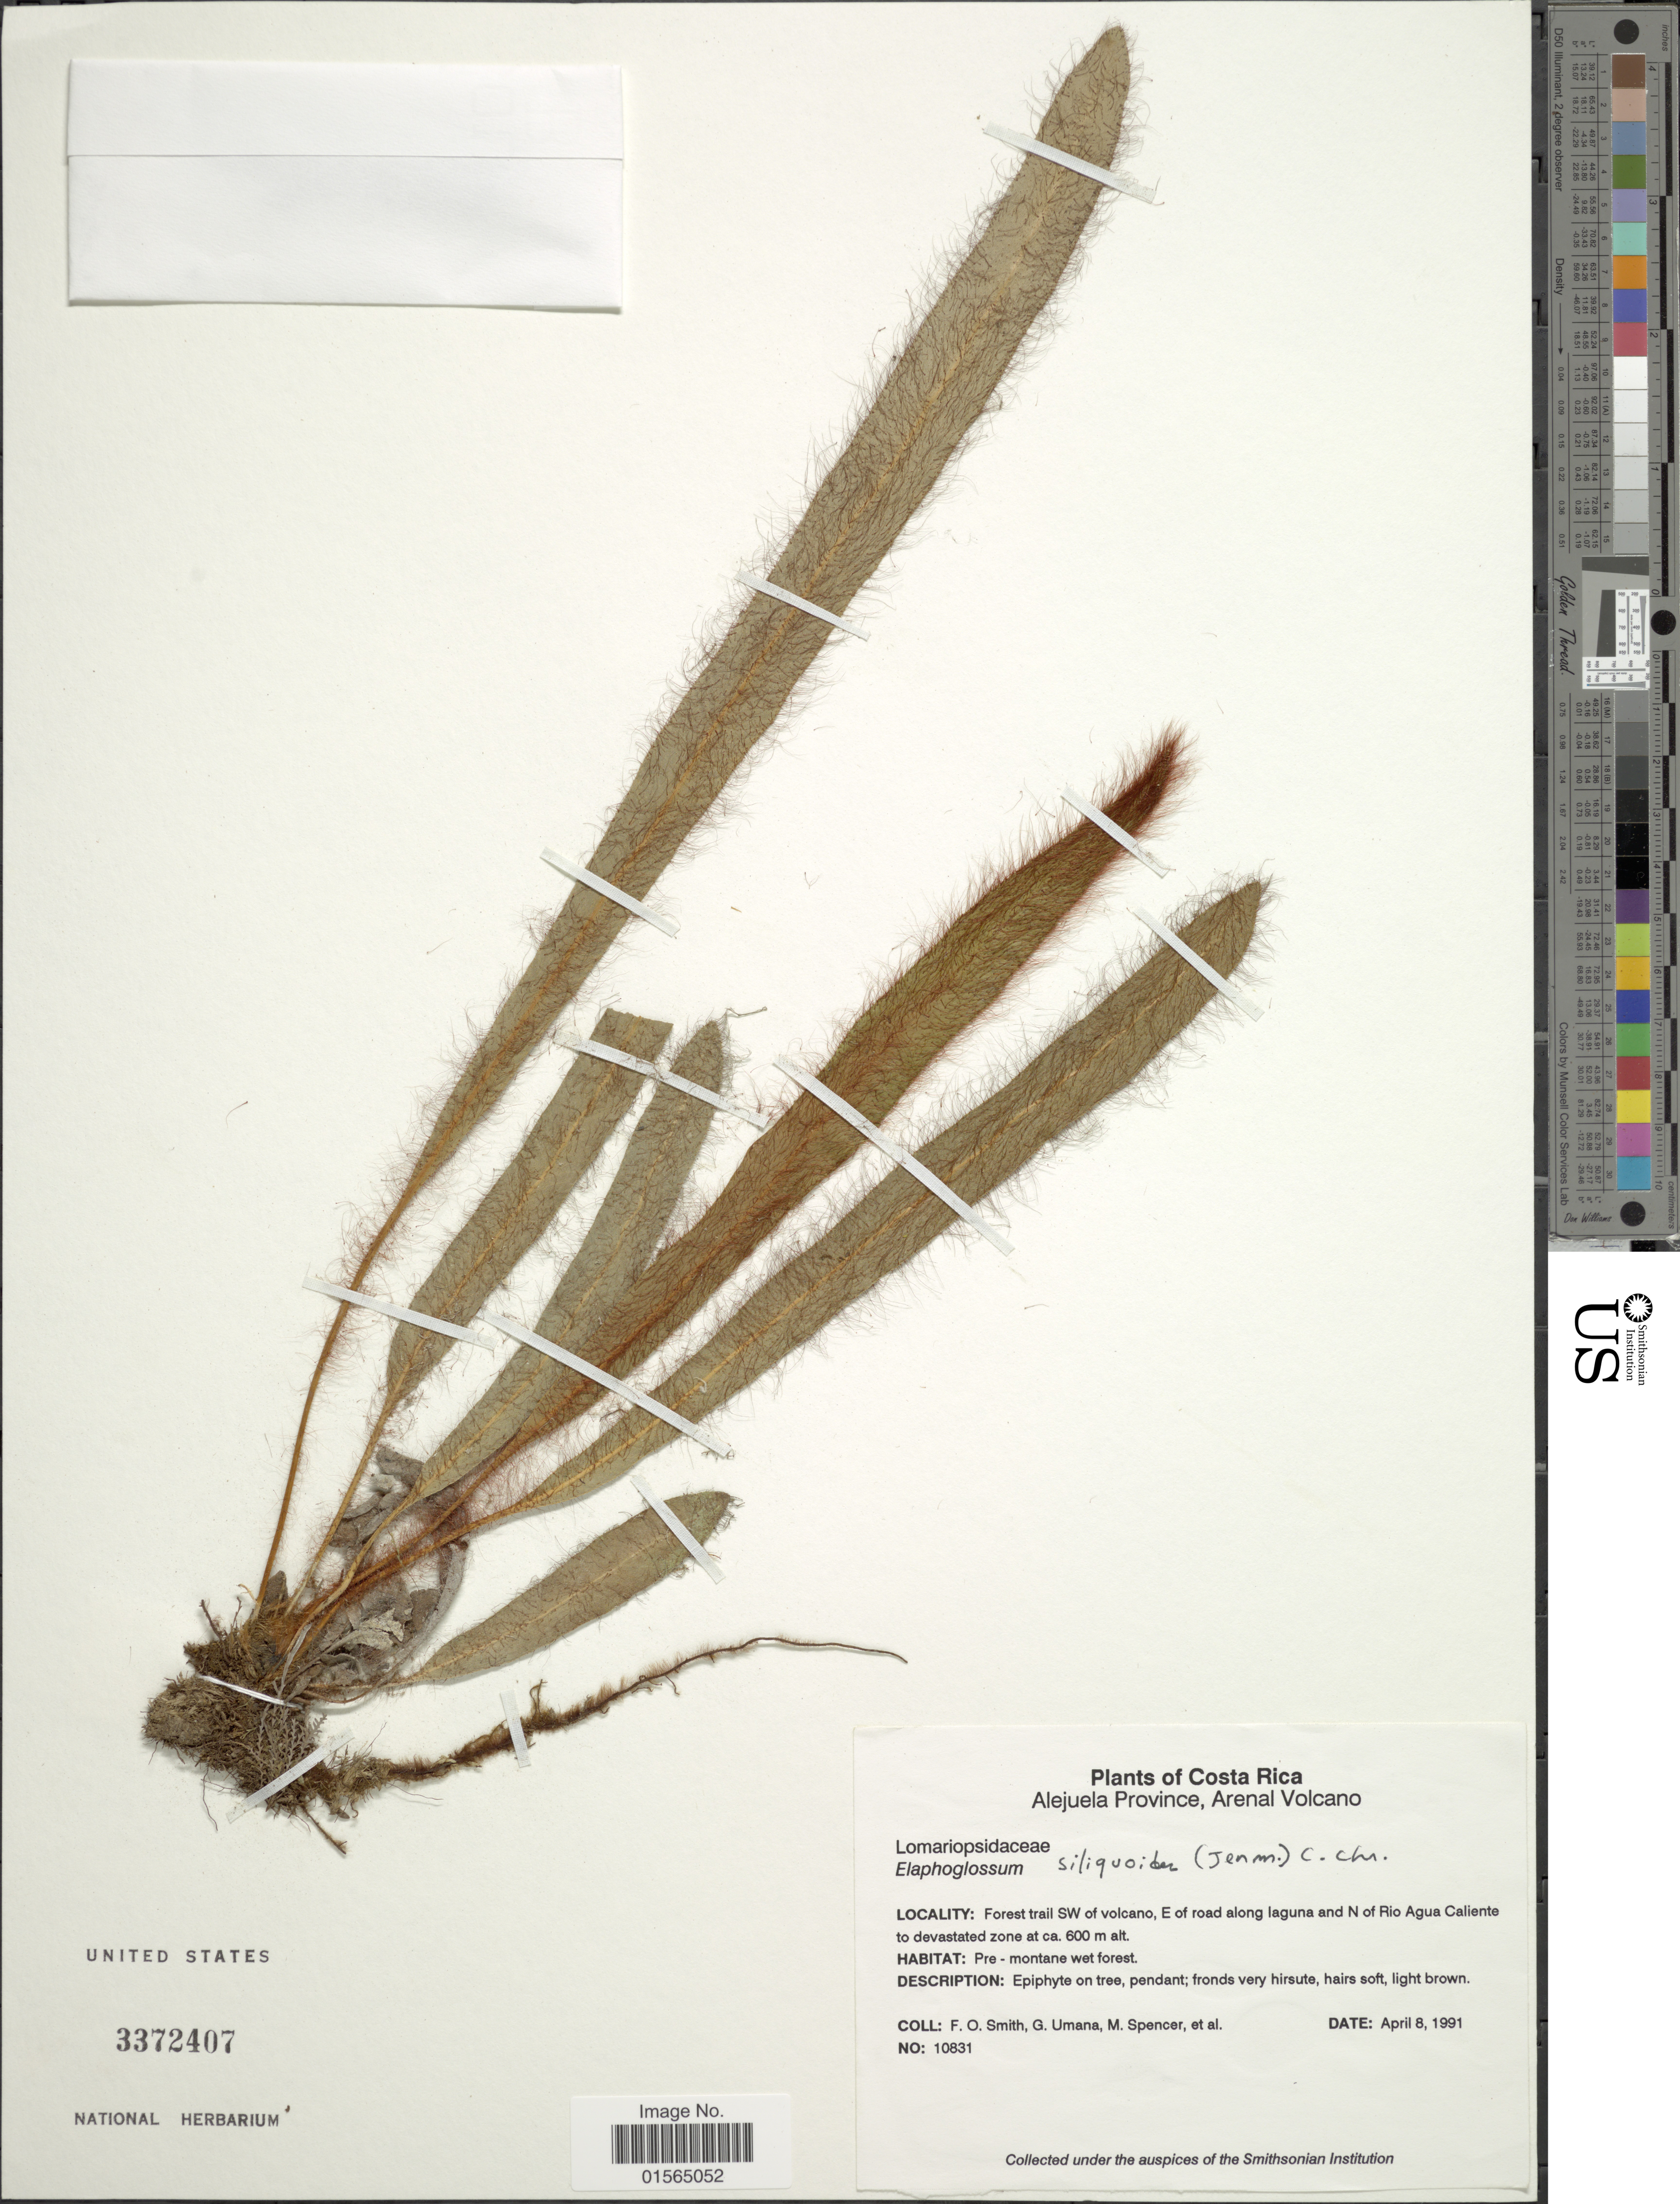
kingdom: Plantae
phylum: Tracheophyta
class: Polypodiopsida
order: Polypodiales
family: Dryopteridaceae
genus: Elaphoglossum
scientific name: Elaphoglossum siliquoides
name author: (Jenman) C. Chr.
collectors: F. Smith, G. Umana, M. Spencer & et al.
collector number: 10831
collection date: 1991-04-08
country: Costa Rica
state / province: Alajuela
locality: Arenal Volcano, Forest trail SW of volcano, E of road along Laguna and N of Rio Agua Caliente to devastated zone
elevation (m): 600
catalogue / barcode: US 3372407